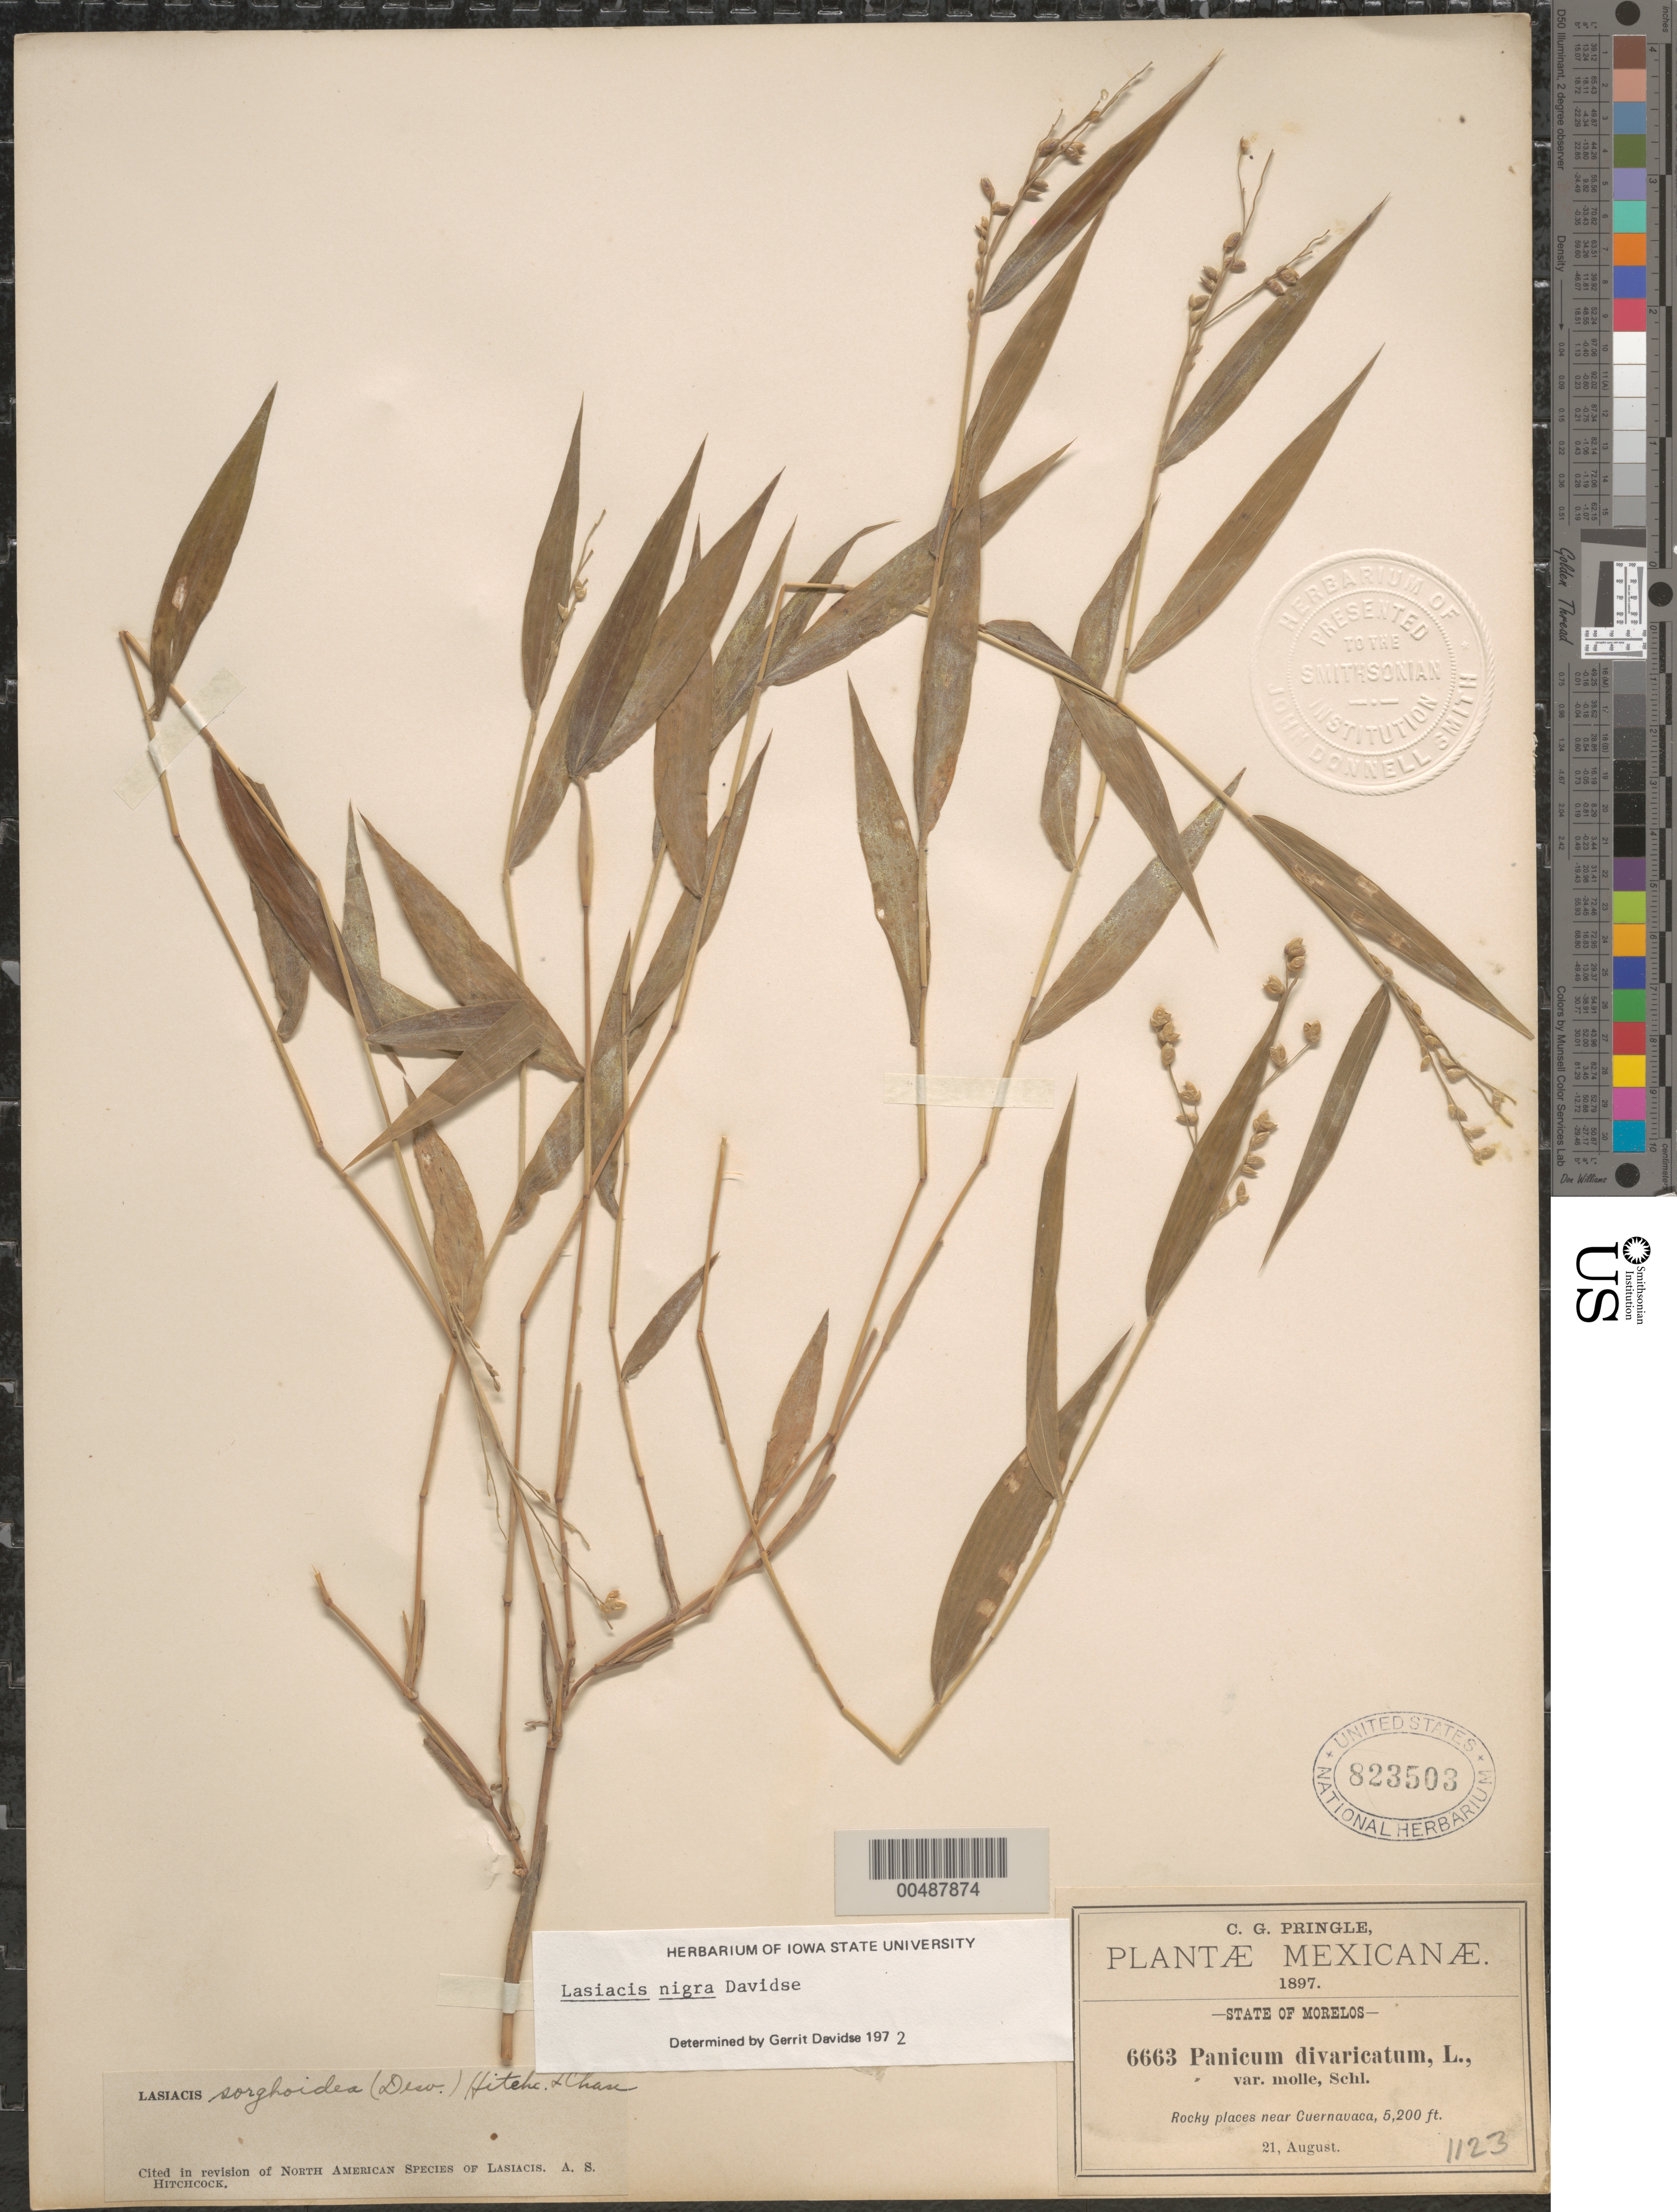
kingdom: Plantae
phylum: Tracheophyta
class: Liliopsida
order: Poales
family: Poaceae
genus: Lasiacis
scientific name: Lasiacis maxonii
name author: Swallen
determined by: Davidse, Gerrit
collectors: C. G. Pringle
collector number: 6663/1123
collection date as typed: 21 Aug 1897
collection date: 1897-08-21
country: Mexico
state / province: Morelos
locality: Near Cuernavaca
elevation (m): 1585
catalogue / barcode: US 823503